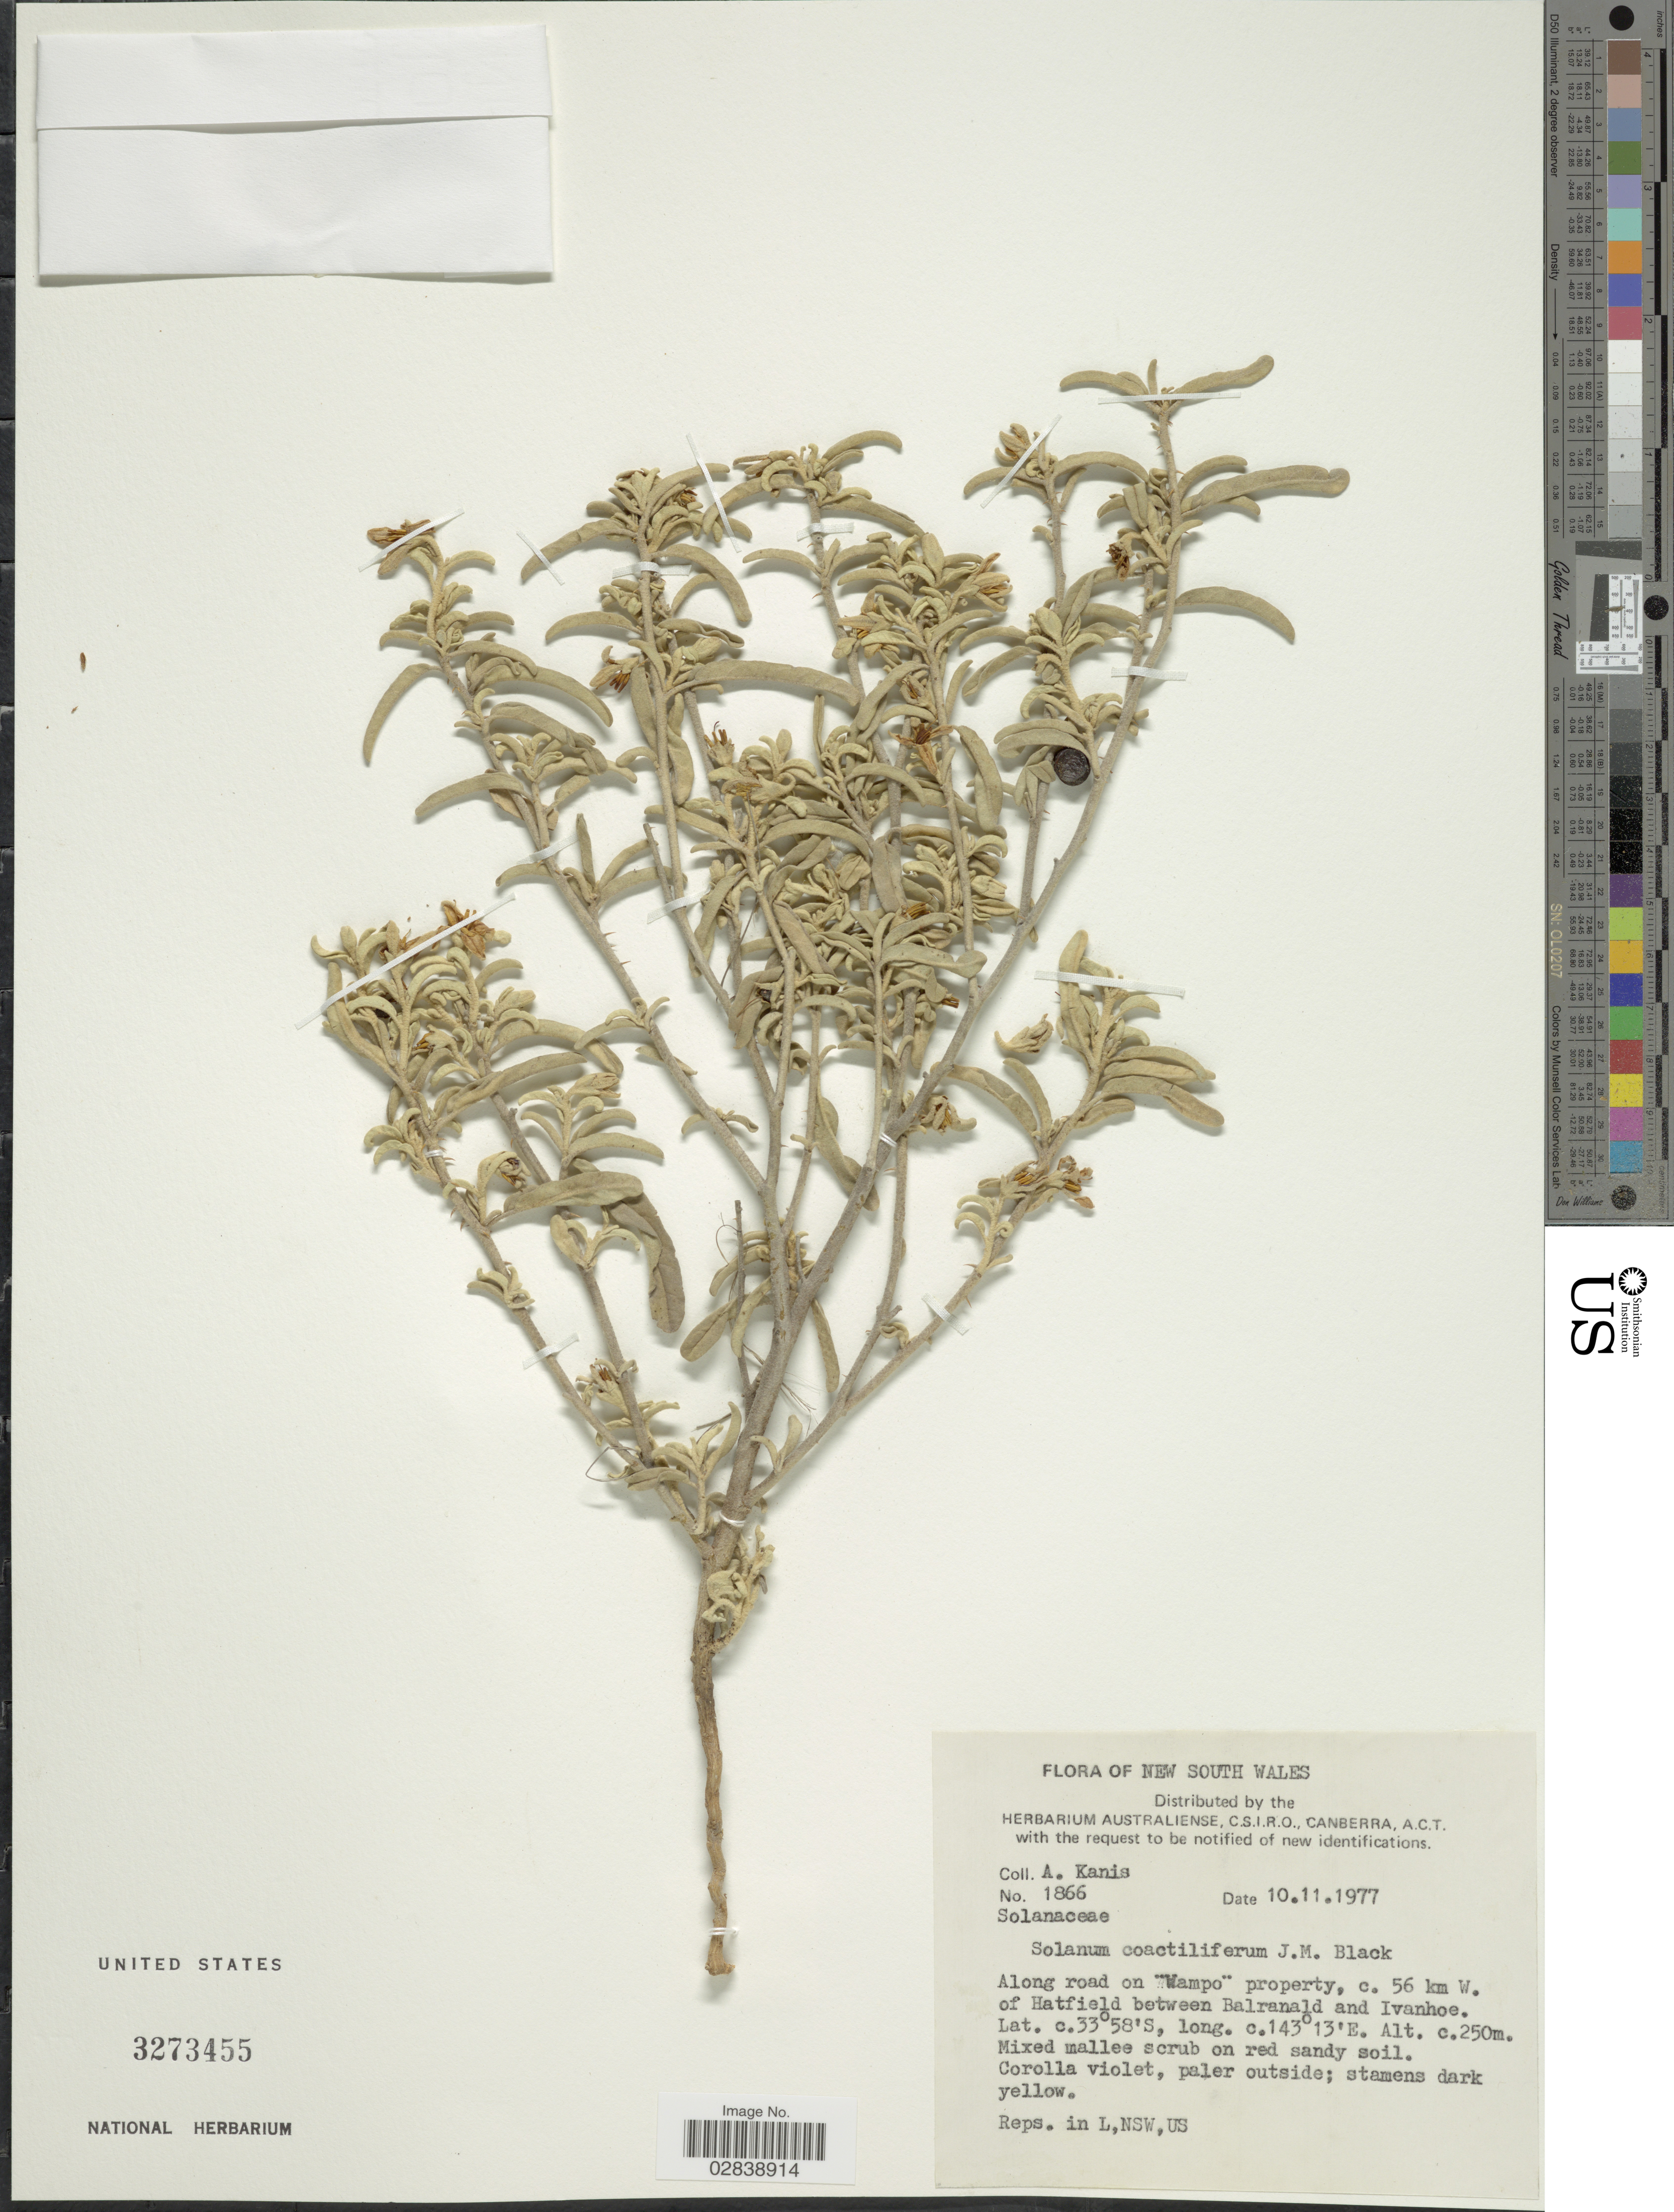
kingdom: Plantae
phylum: Tracheophyta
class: Magnoliopsida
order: Solanales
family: Solanaceae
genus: Solanum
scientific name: Solanum coactiliferum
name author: J. Black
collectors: A. Kanis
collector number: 1866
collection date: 1977-11-10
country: Australia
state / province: New South Wales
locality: Along road on "Wampo'" property, c. 56 km W. of Hatfield between Balranald and Ivanhoe.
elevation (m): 250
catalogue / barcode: US 3273455